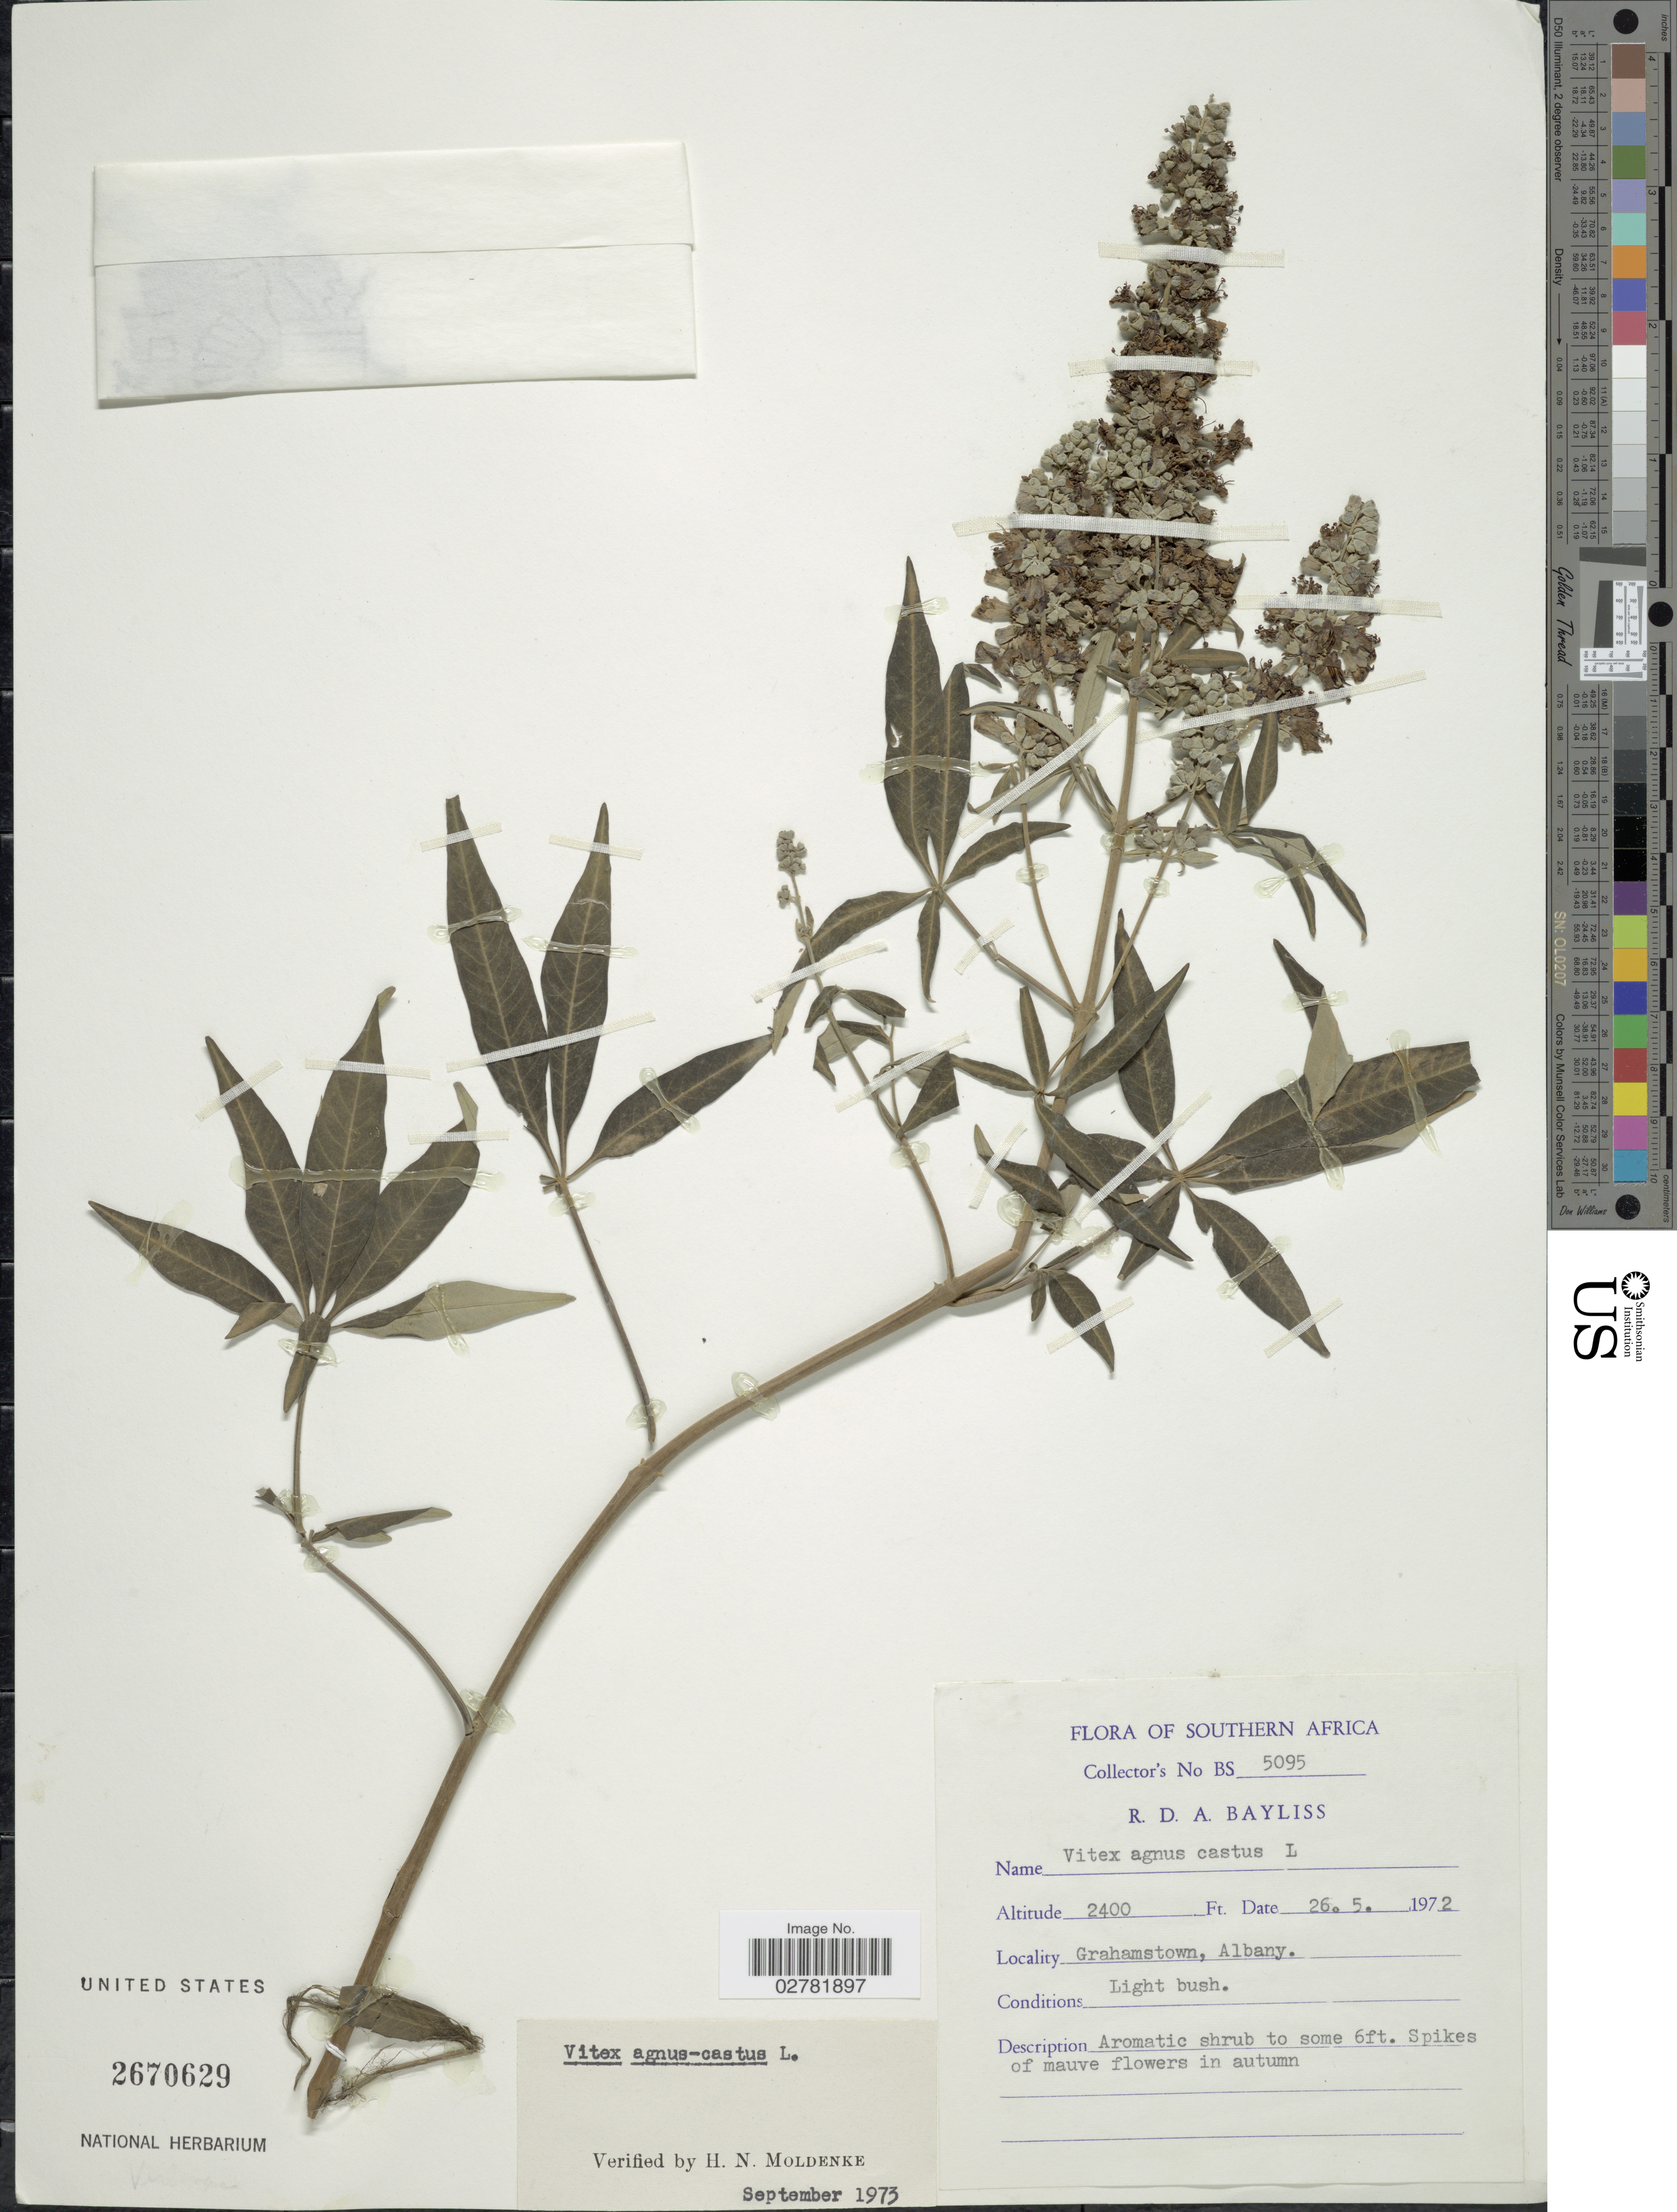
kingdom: Plantae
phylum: Tracheophyta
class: Magnoliopsida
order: Lamiales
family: Lamiaceae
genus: Vitex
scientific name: Vitex agnus-castus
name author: L.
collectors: R. Bayliss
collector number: BS5095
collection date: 1972-05-26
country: South Africa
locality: Southern Africa. Grahamstown, Albany.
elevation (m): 732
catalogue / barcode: US 2670629